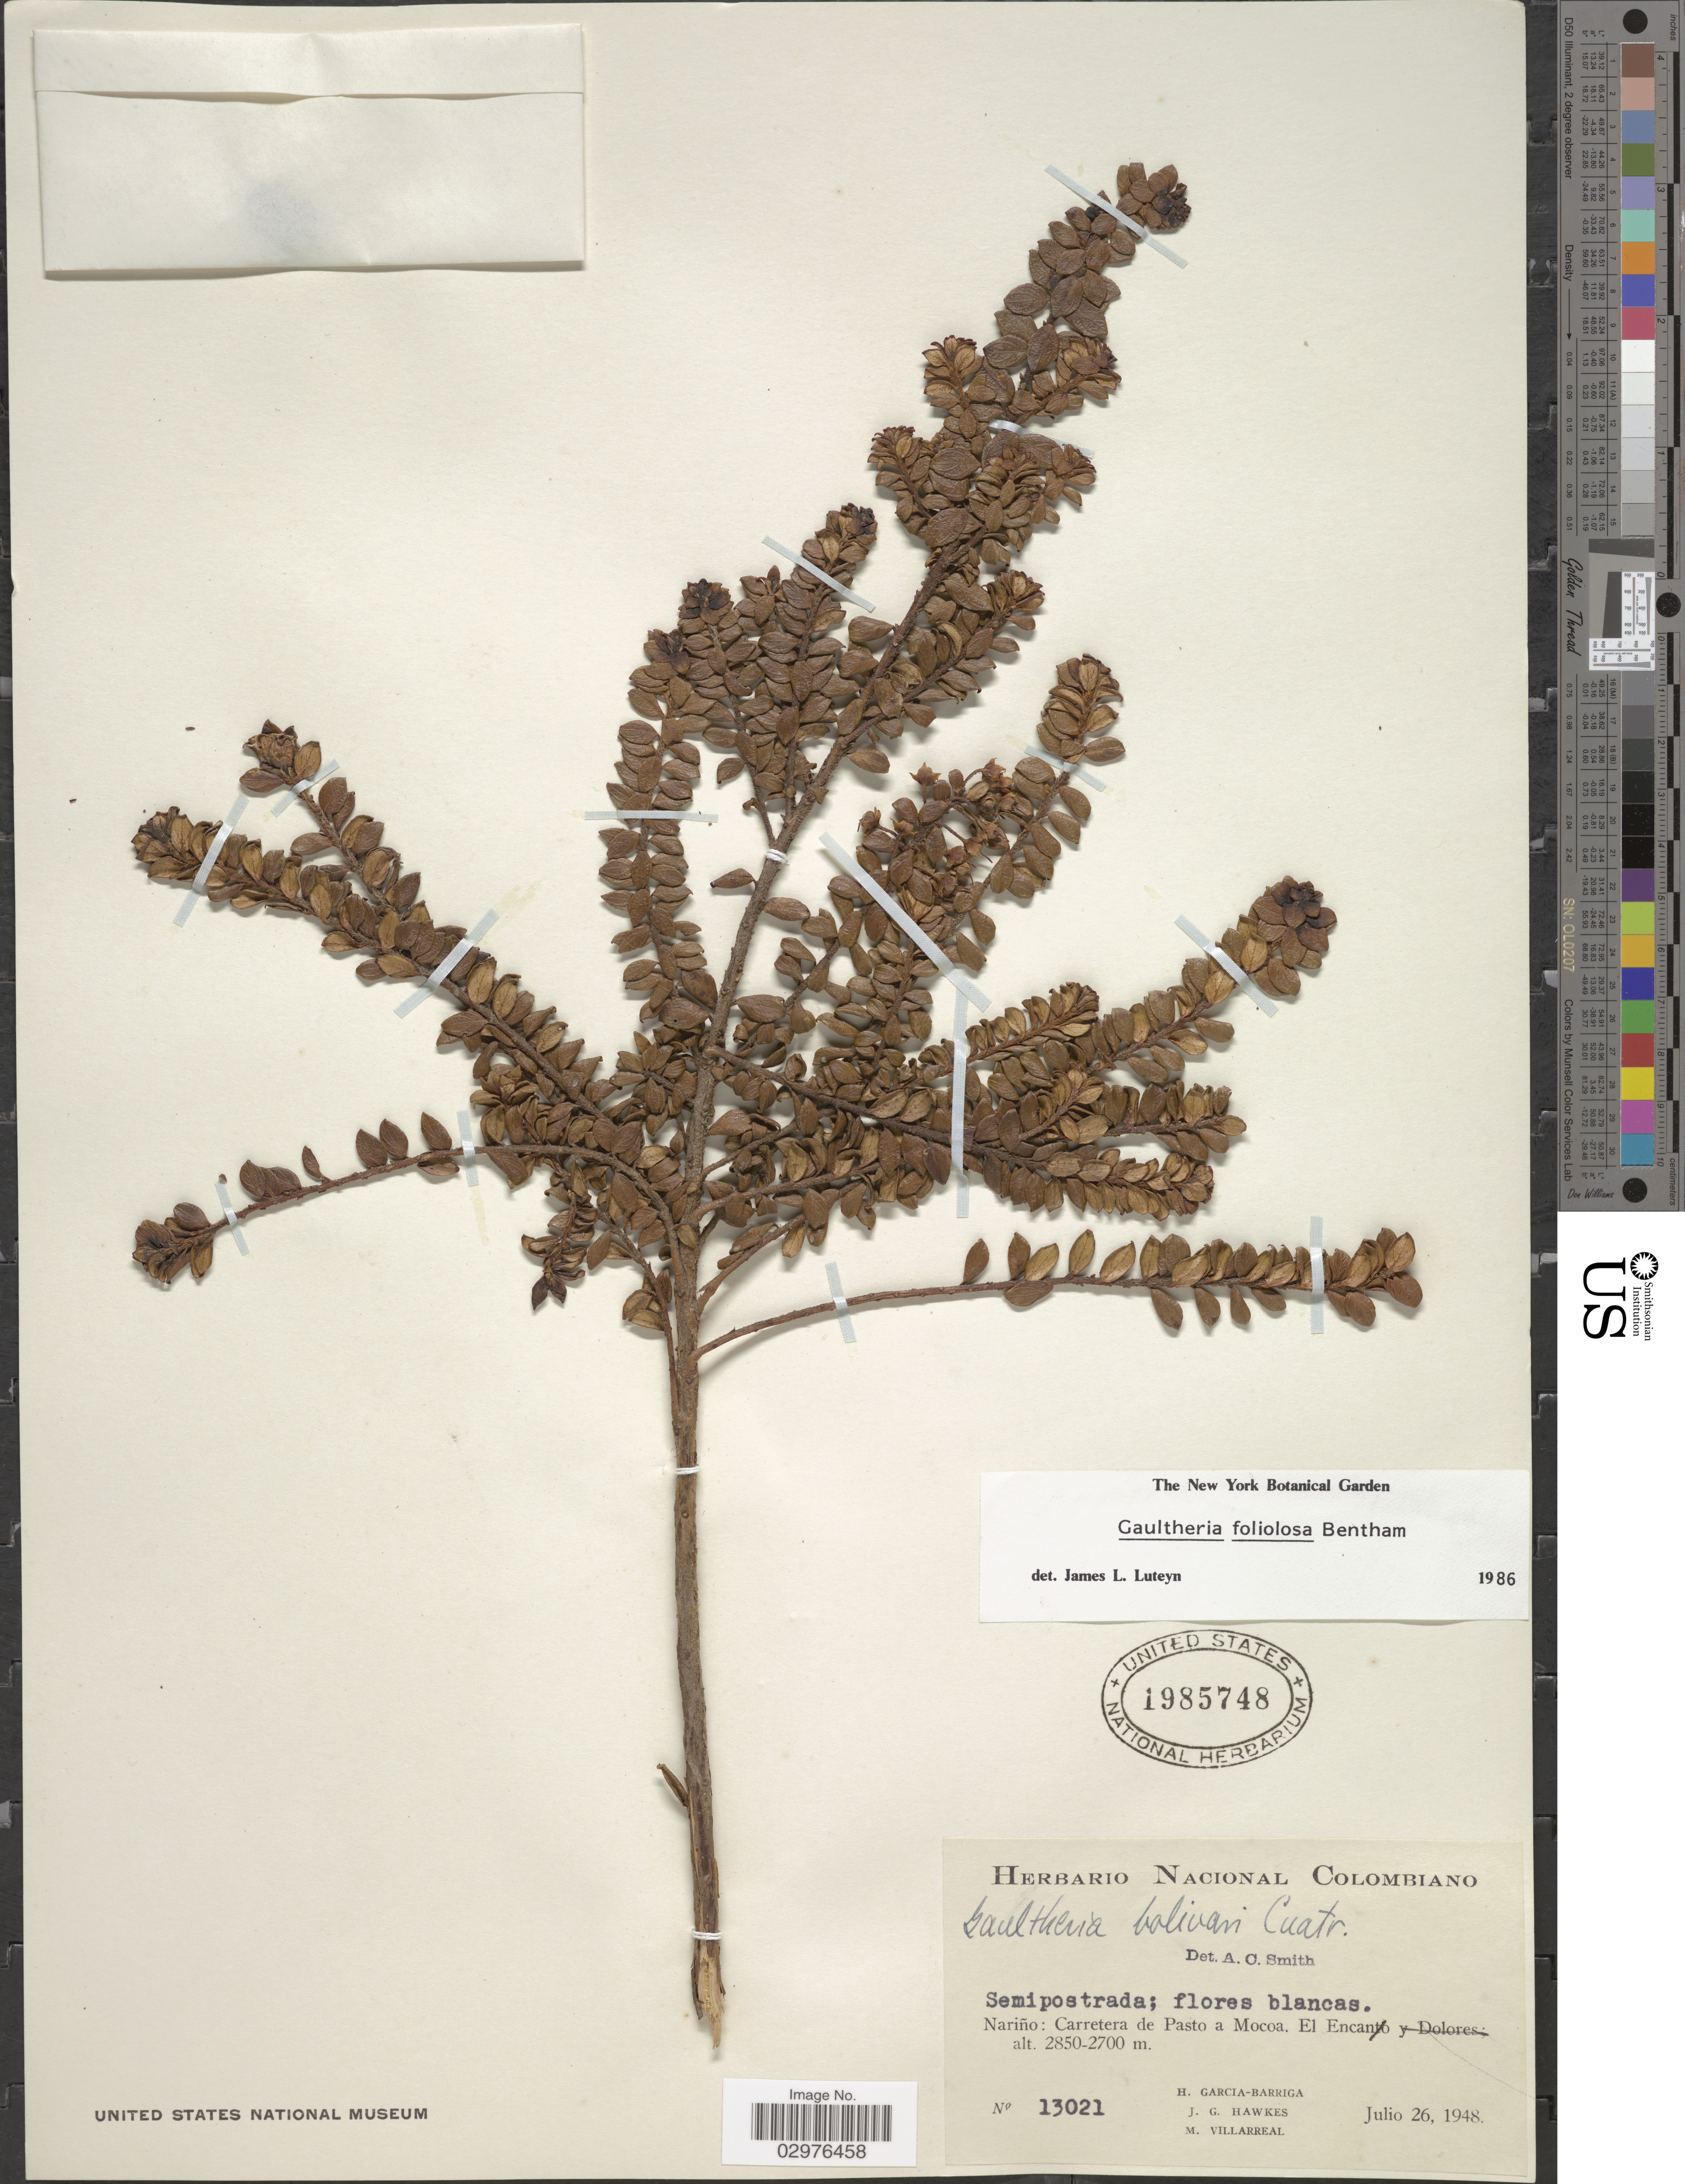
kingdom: Plantae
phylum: Tracheophyta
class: Magnoliopsida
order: Ericales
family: Ericaceae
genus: Gaultheria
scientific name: Gaultheria foliolosa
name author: Benth.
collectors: H. García Barriga, J. Hawkes & M. Villarreal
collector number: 13021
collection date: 1948-07-26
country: Colombia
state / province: Nariño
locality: Carretera de Pasto a Mocoa. El Encano.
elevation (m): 2700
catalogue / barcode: US 1985748